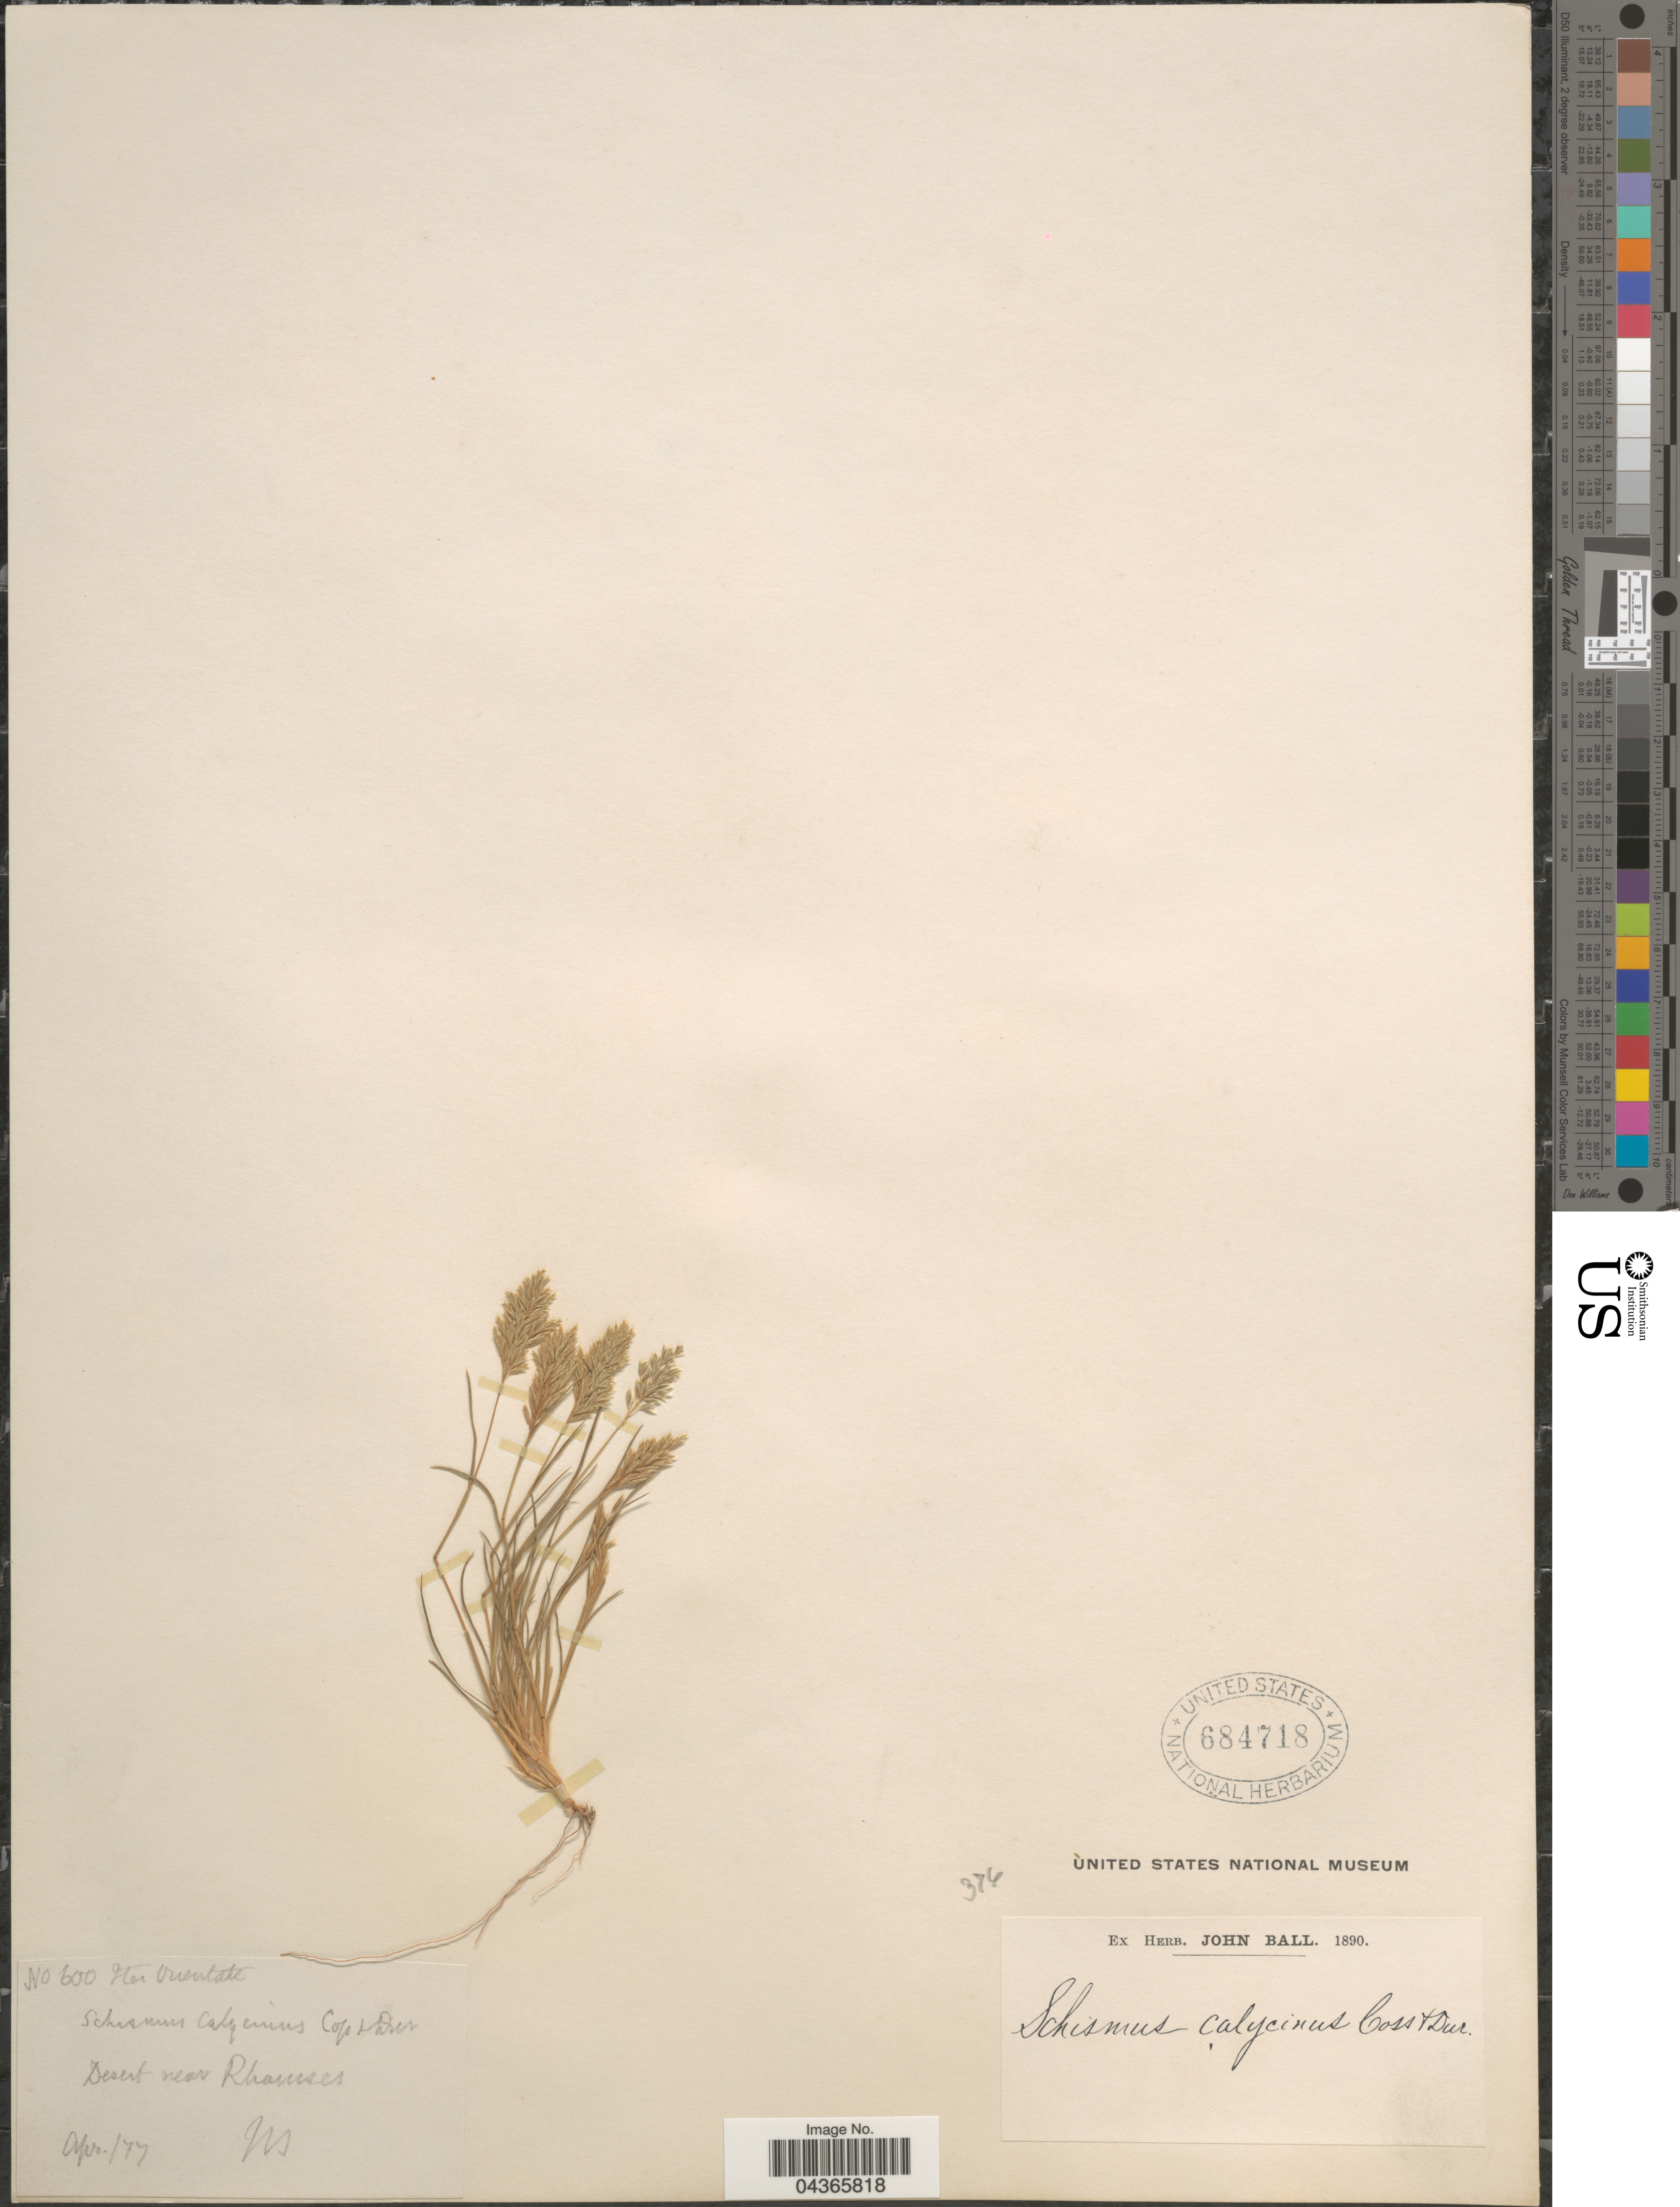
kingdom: Plantae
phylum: Tracheophyta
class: Liliopsida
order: Poales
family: Poaceae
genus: Schismus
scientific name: Schismus barbatus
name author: (L.) Thell.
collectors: ex herb. John Ball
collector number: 600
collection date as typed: Transcribed d/m/y: /4/77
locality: Iter Orientale. Desert near Rhamses.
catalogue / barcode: US 684718